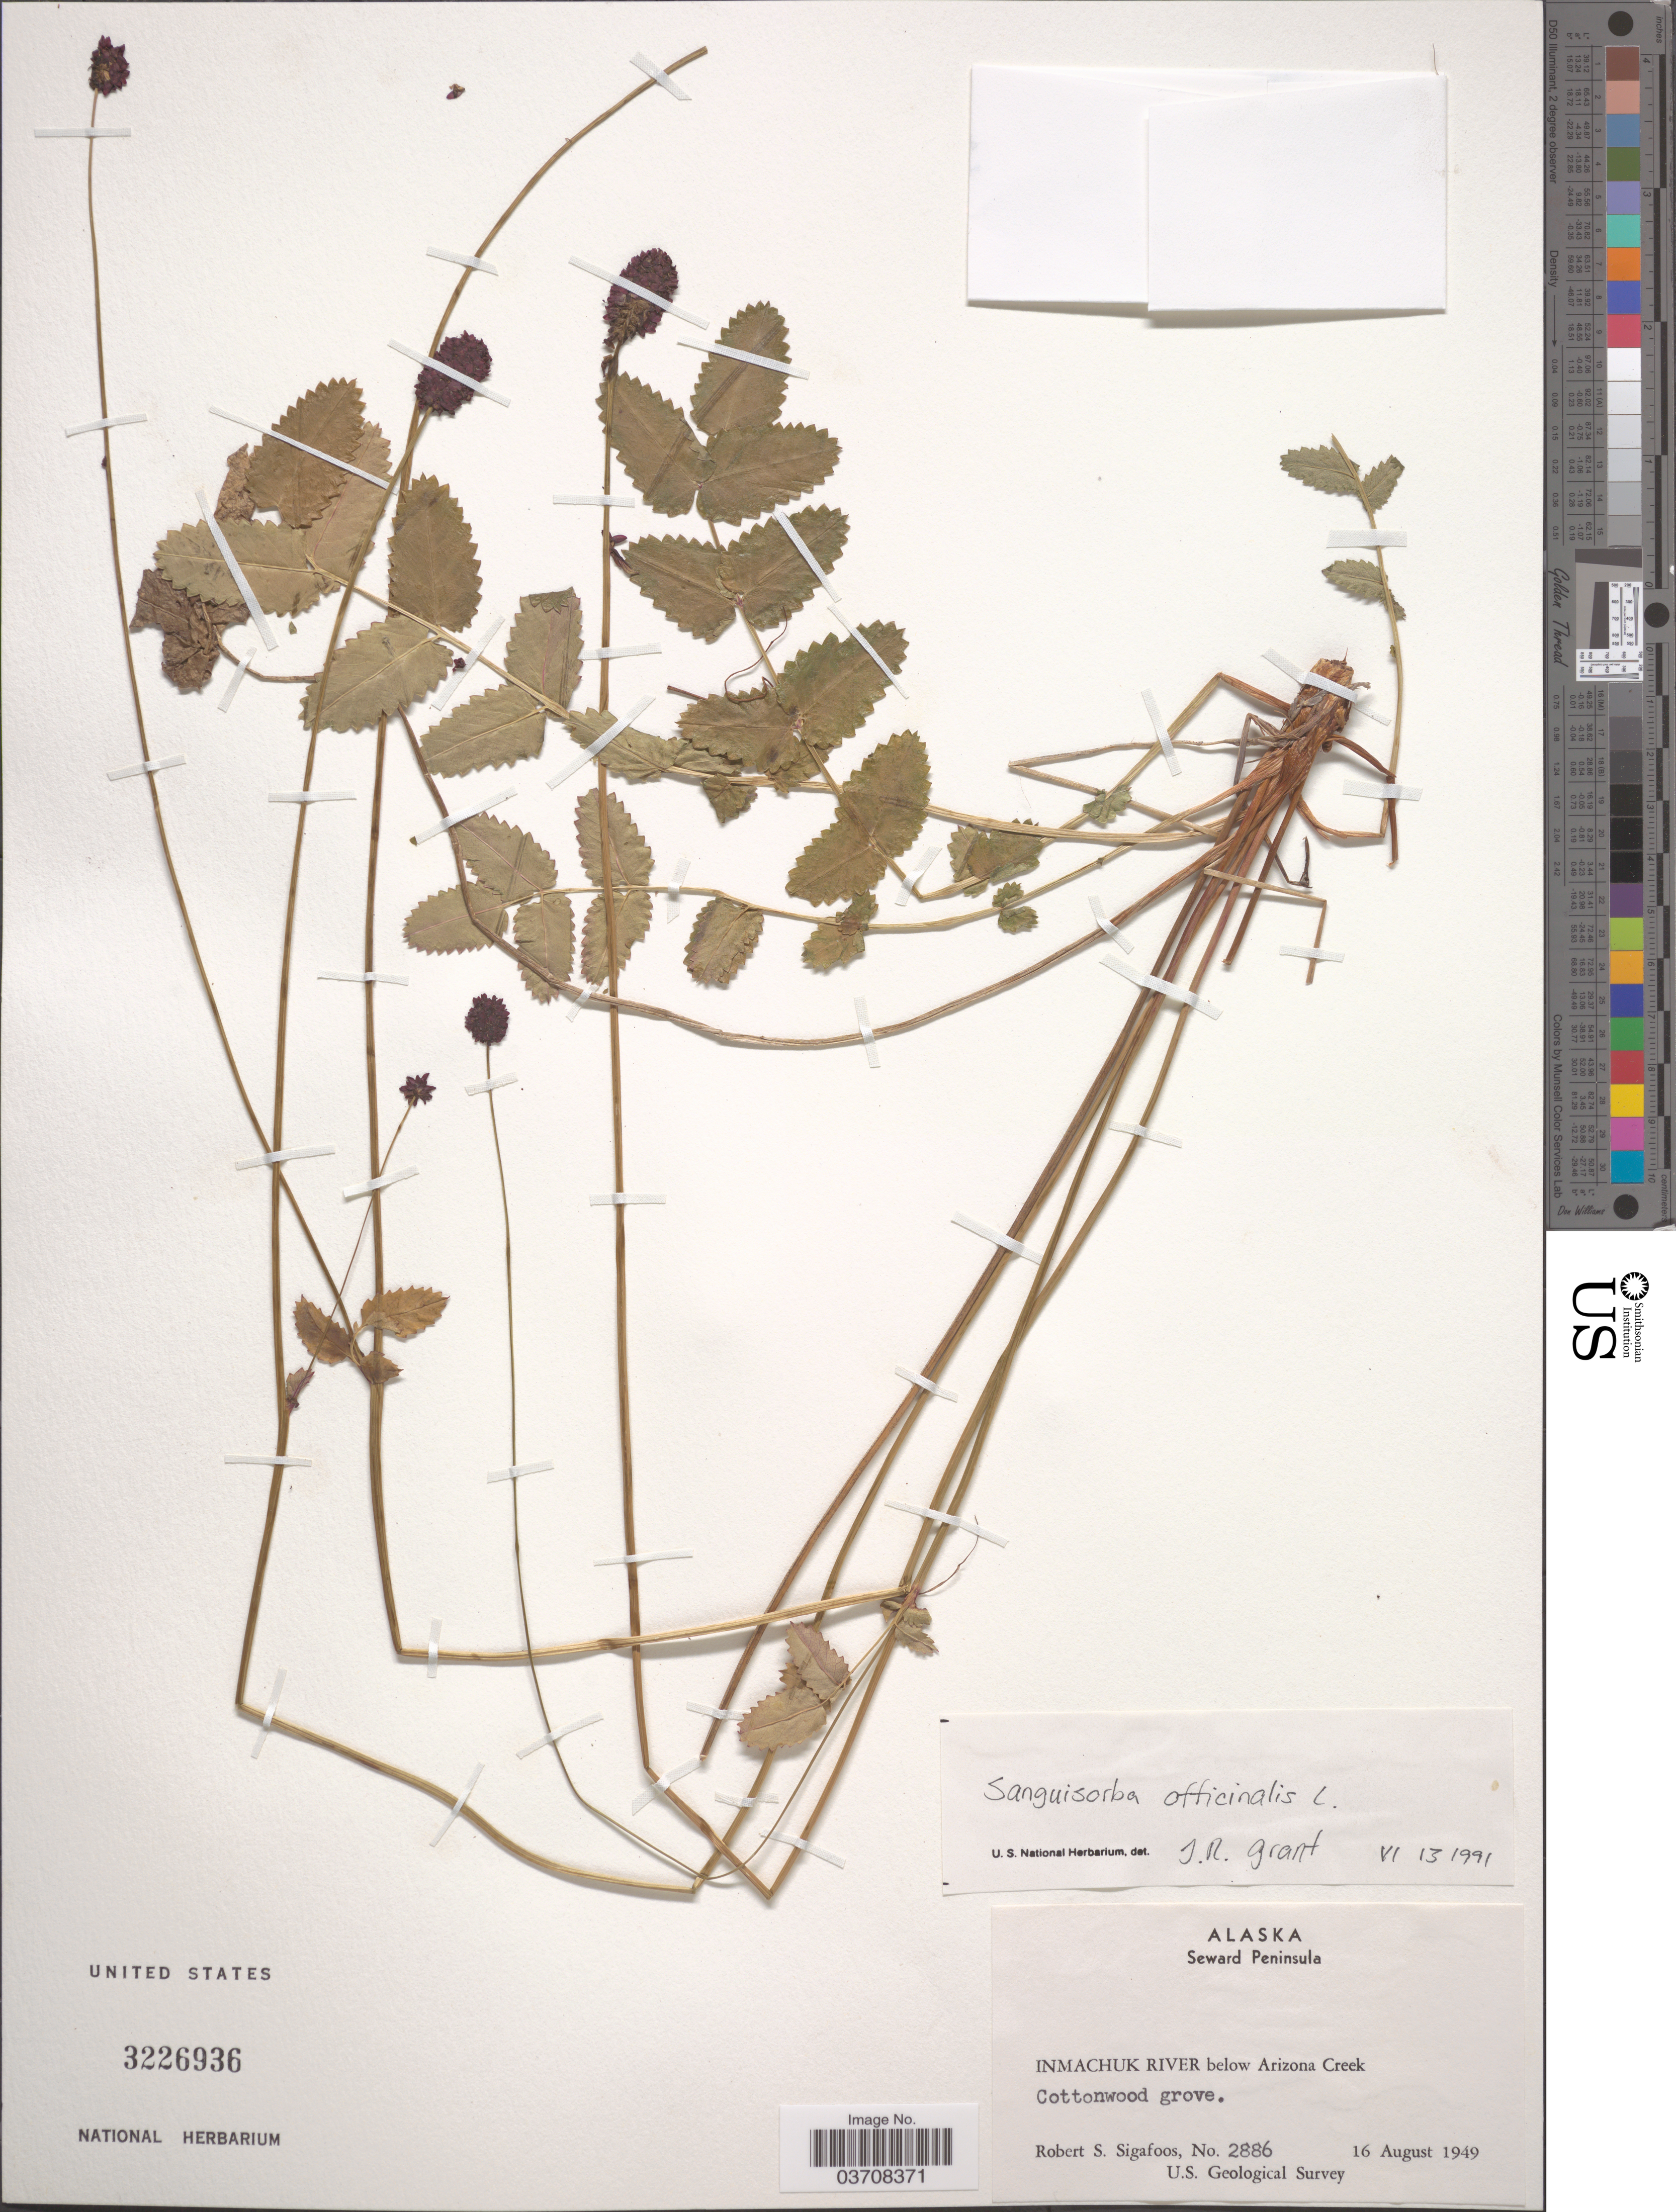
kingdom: Plantae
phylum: Tracheophyta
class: Magnoliopsida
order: Rosales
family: Rosaceae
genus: Sanguisorba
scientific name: Sanguisorba officinalis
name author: L.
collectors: R. Sigafoos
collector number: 2886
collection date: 1949-08-16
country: United States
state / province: Alaska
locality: Seward Peninsula. Inmachuk River below Arizona Creek.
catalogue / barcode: US 3226936